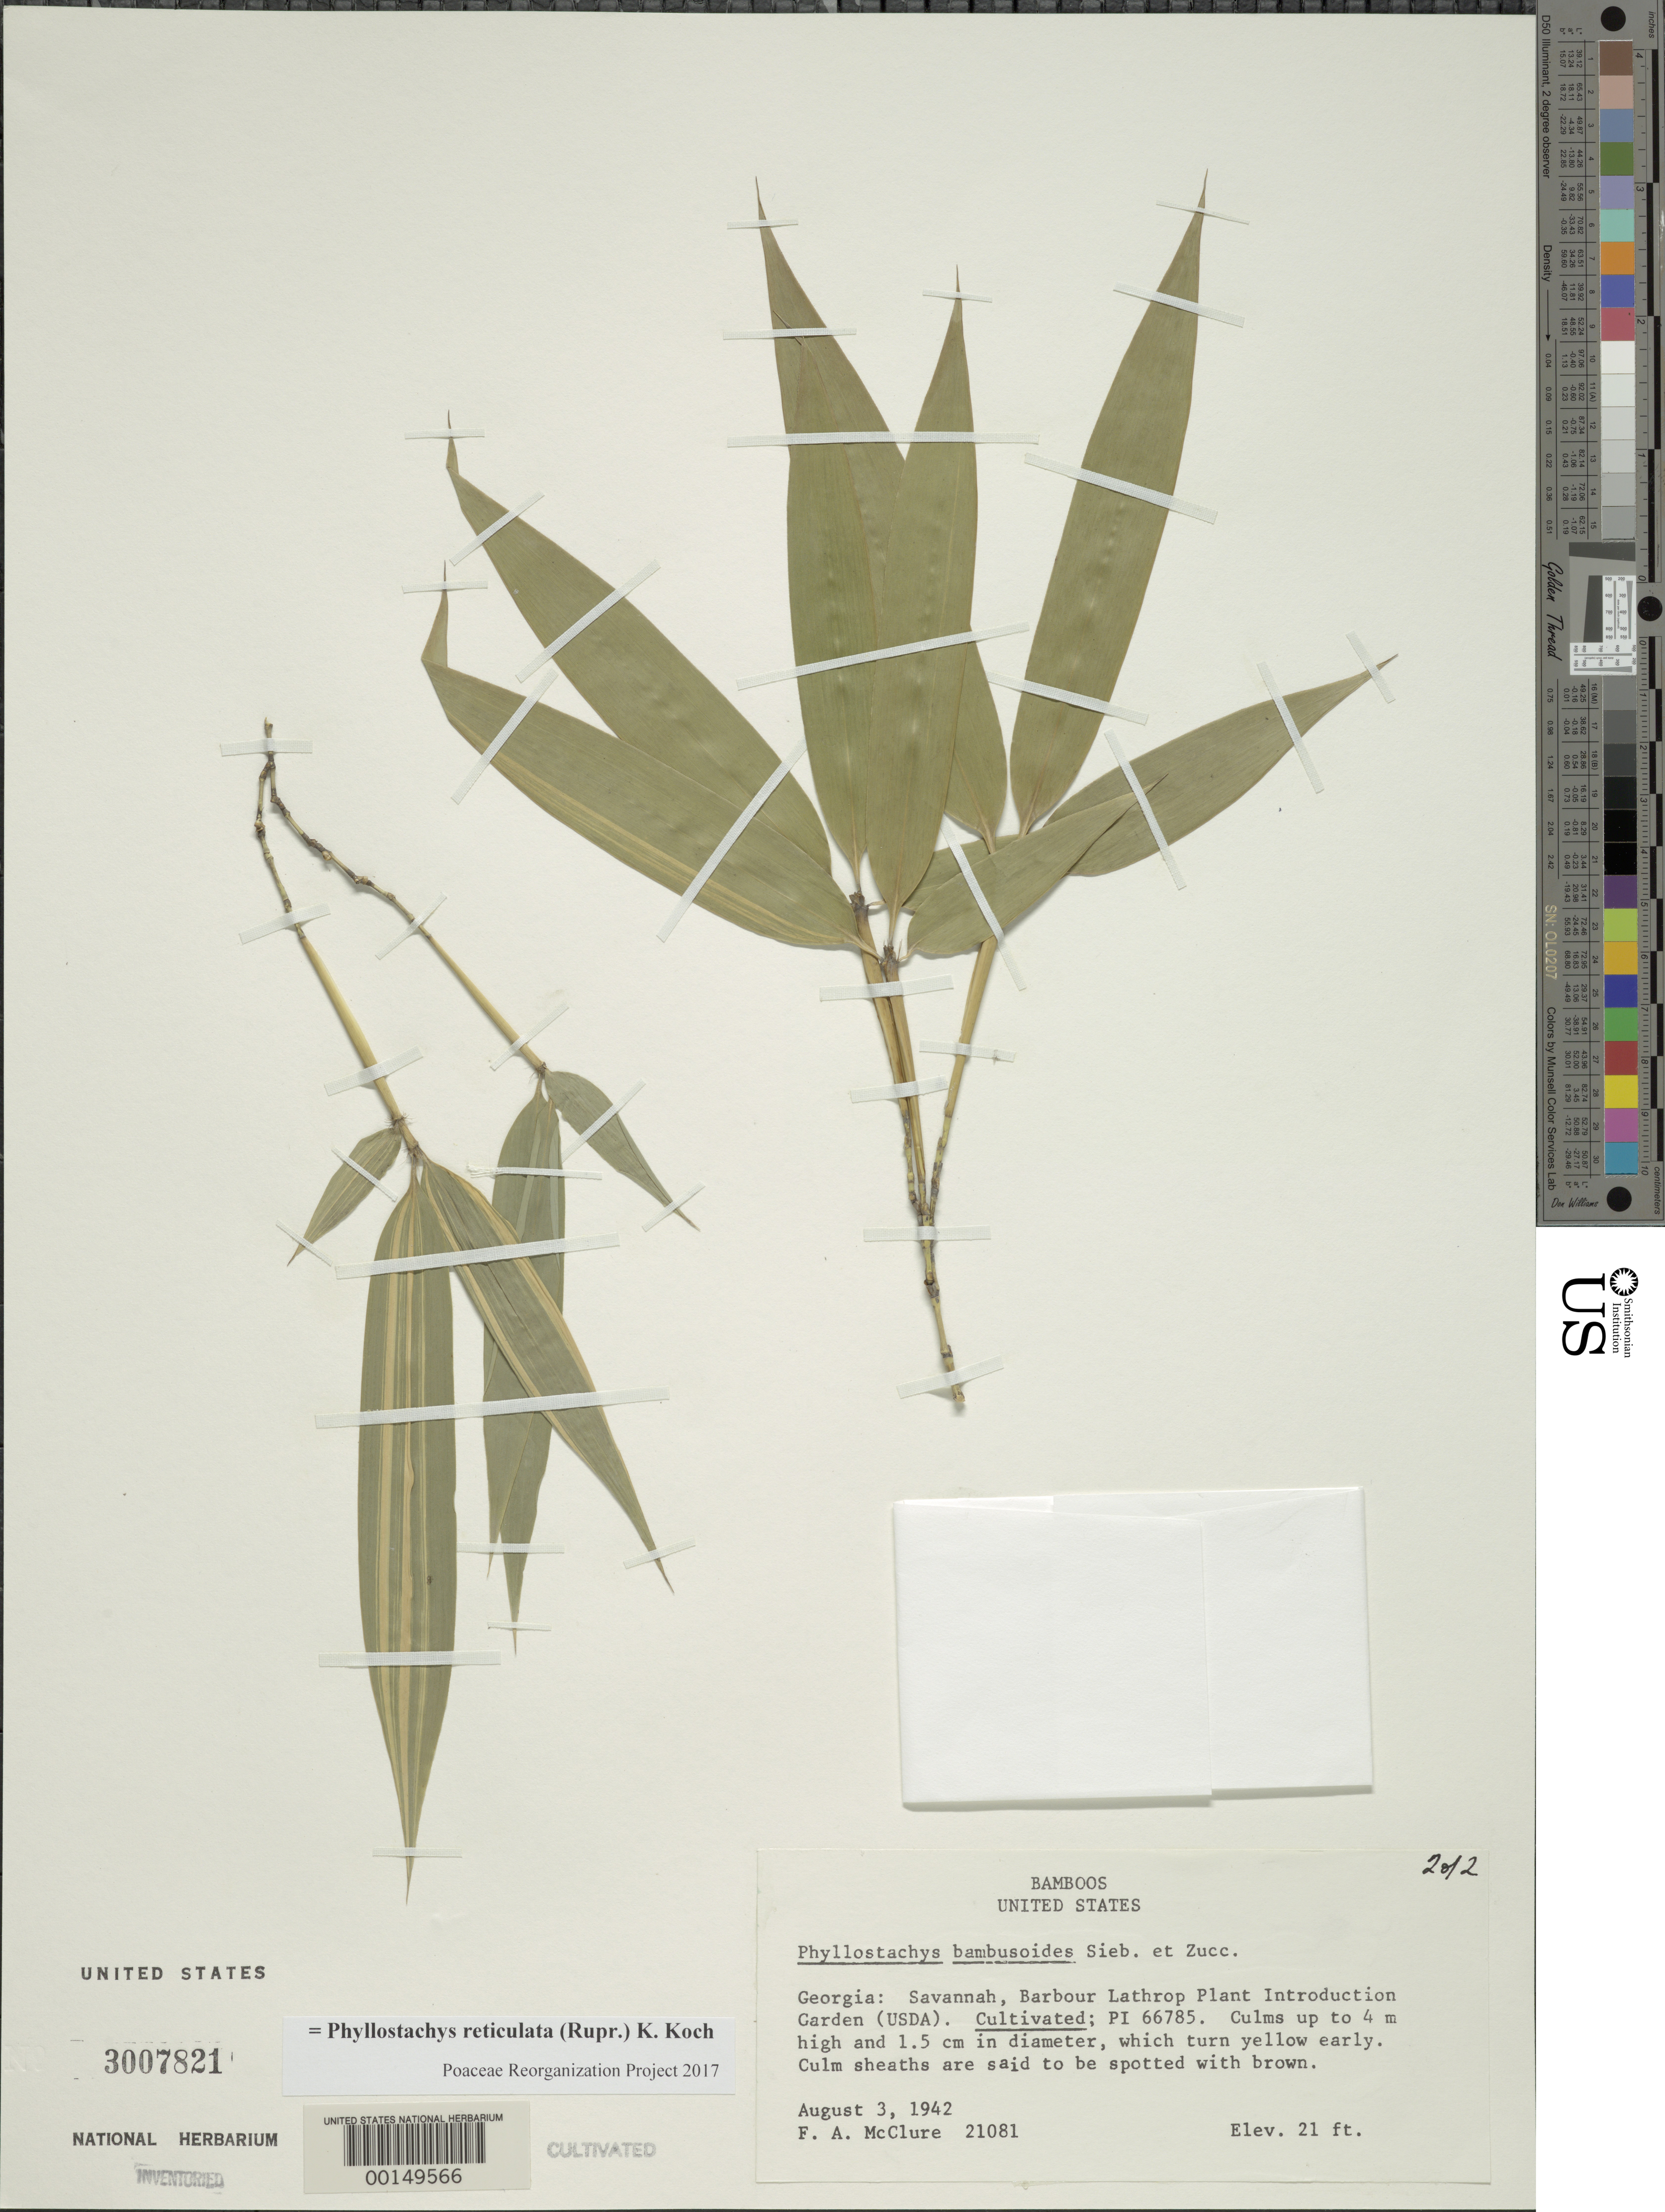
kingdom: Plantae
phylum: Tracheophyta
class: Liliopsida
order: Poales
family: Poaceae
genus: Phyllostachys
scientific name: Phyllostachys reticulata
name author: (Rupr.) K. Koch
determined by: Poaceae Reorganization Project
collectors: F. A. McClure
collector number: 21081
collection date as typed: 03 Aug 1942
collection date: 1942-08-03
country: United States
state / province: Georgia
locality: Savannah, barbour lathrop p.i. garden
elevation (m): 6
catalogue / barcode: US 3007821